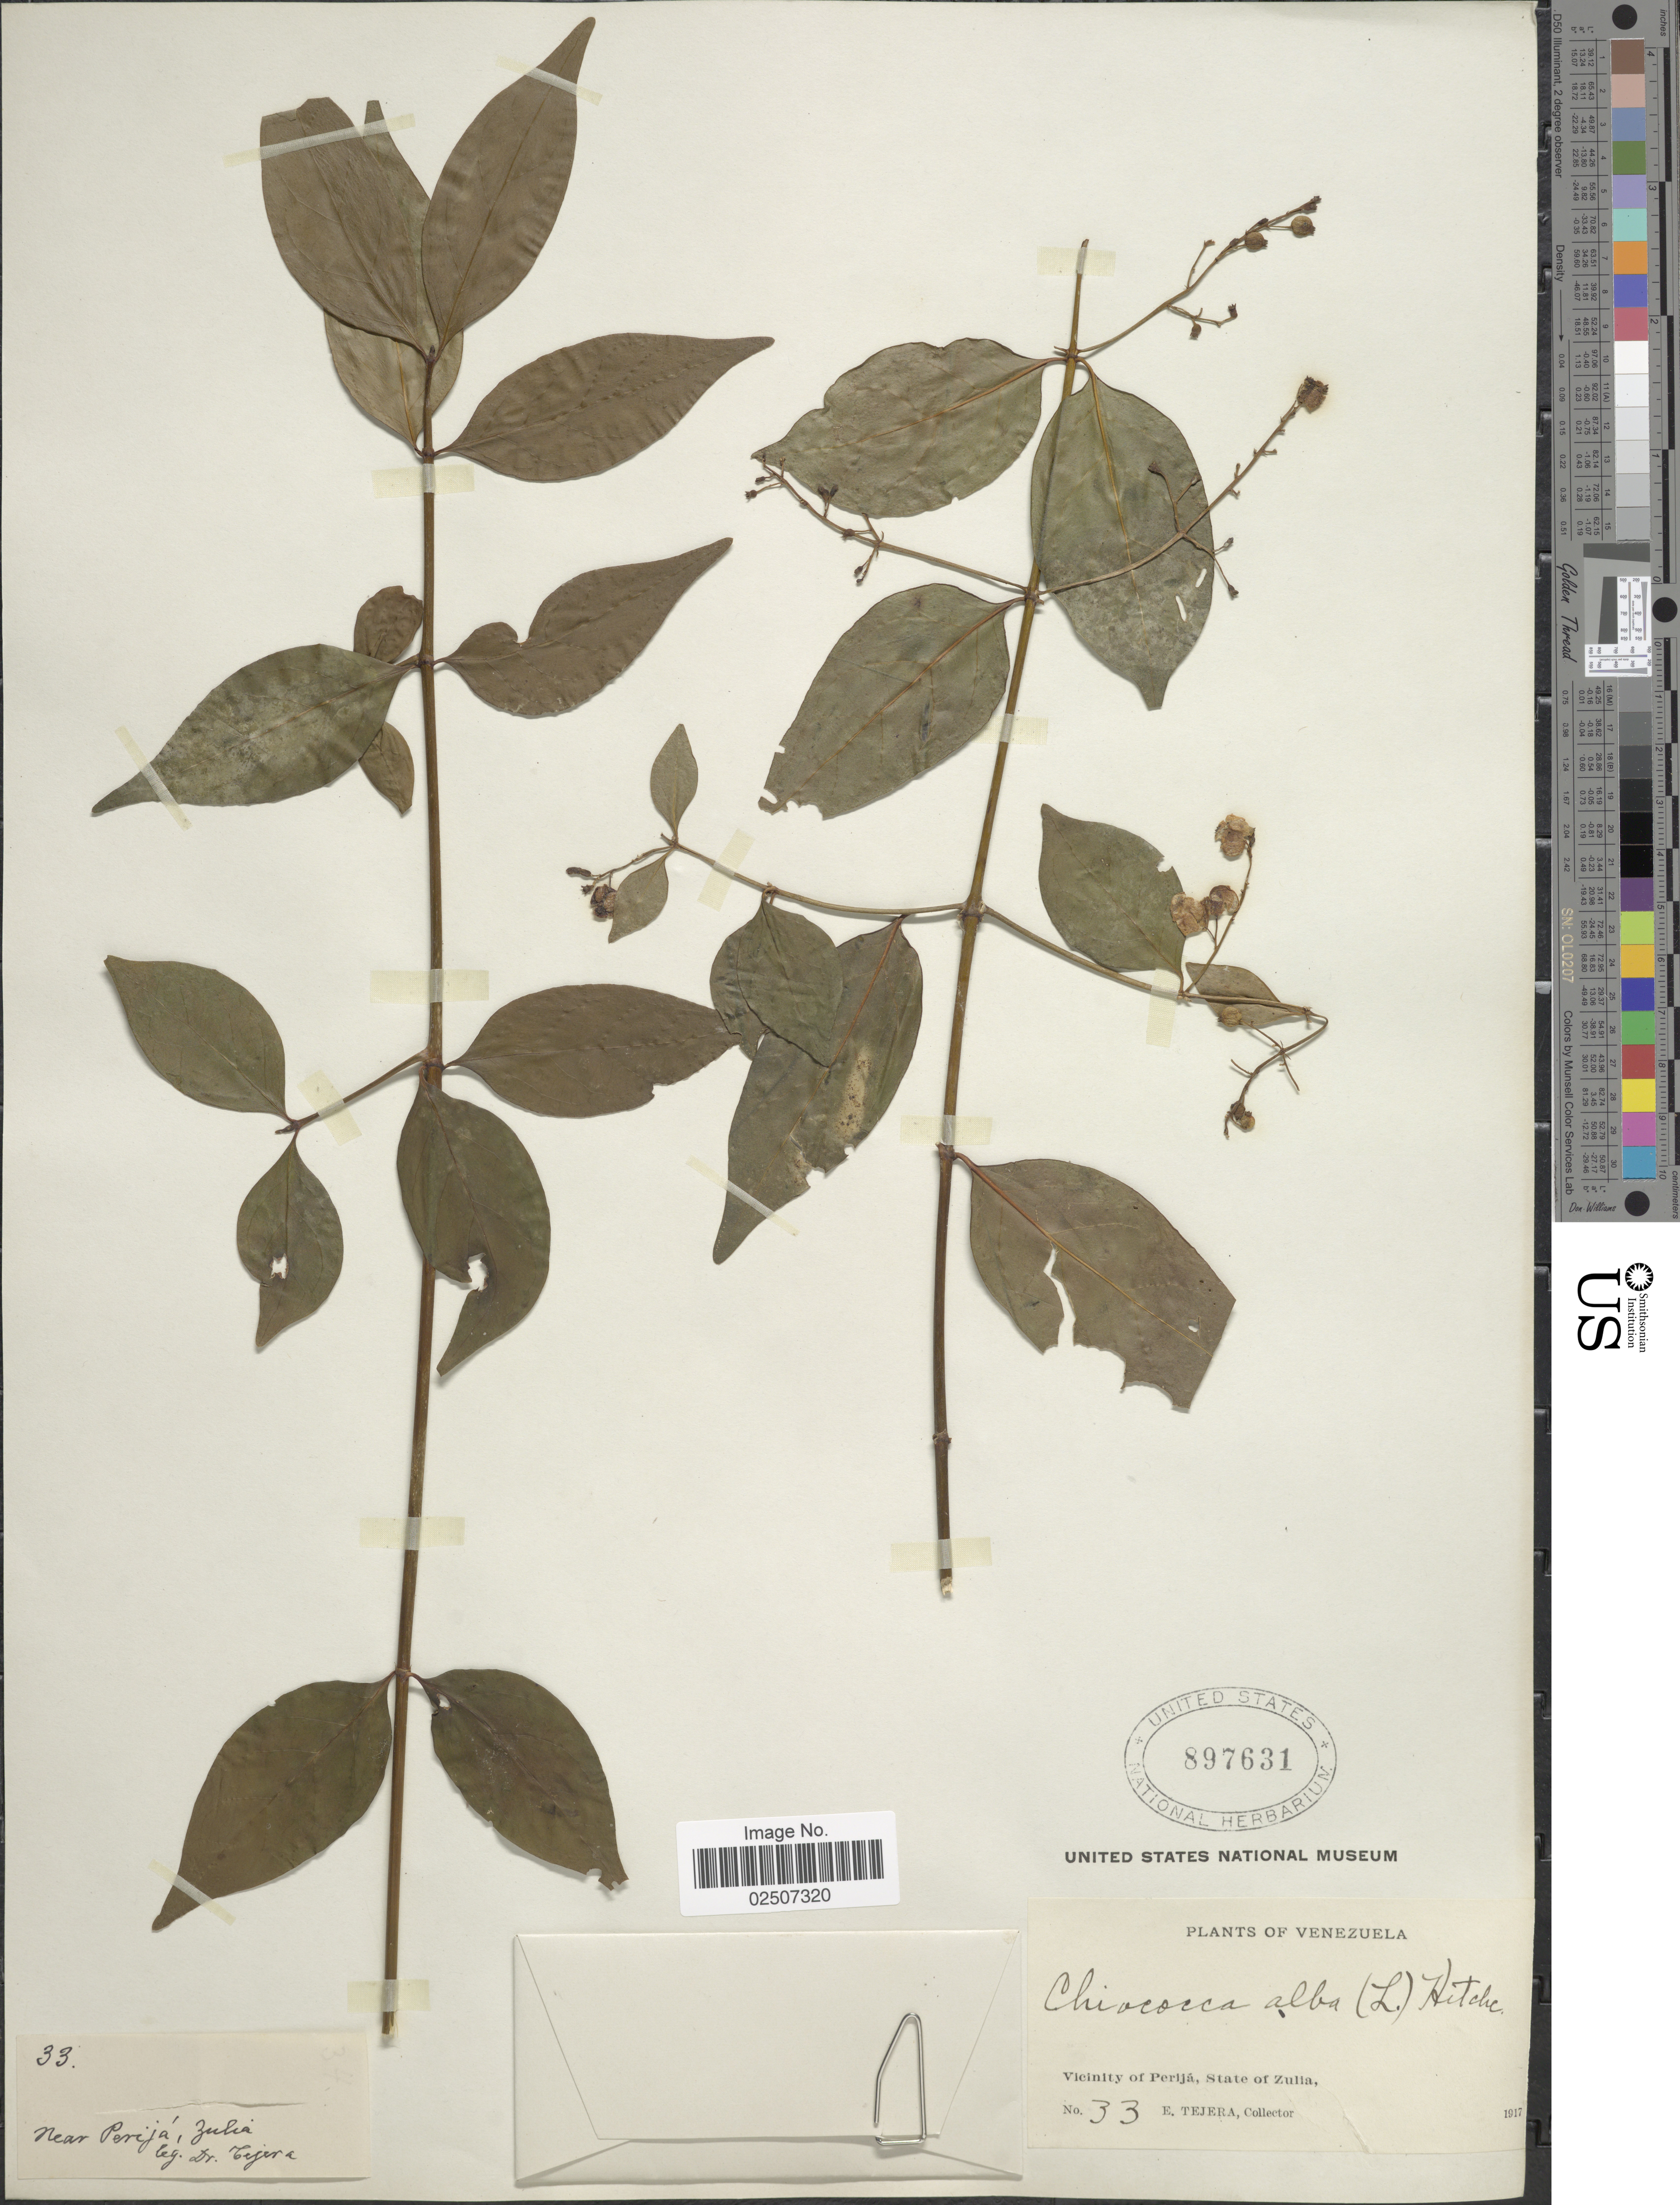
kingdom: Plantae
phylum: Tracheophyta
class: Magnoliopsida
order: Gentianales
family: Rubiaceae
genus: Chiococca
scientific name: Chiococca alba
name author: (L.) Hitchc.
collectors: E. Tejera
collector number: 33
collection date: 1917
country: Venezuela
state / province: Zulia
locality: Vicinity of Perijá, Near Perijá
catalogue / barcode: US 897631